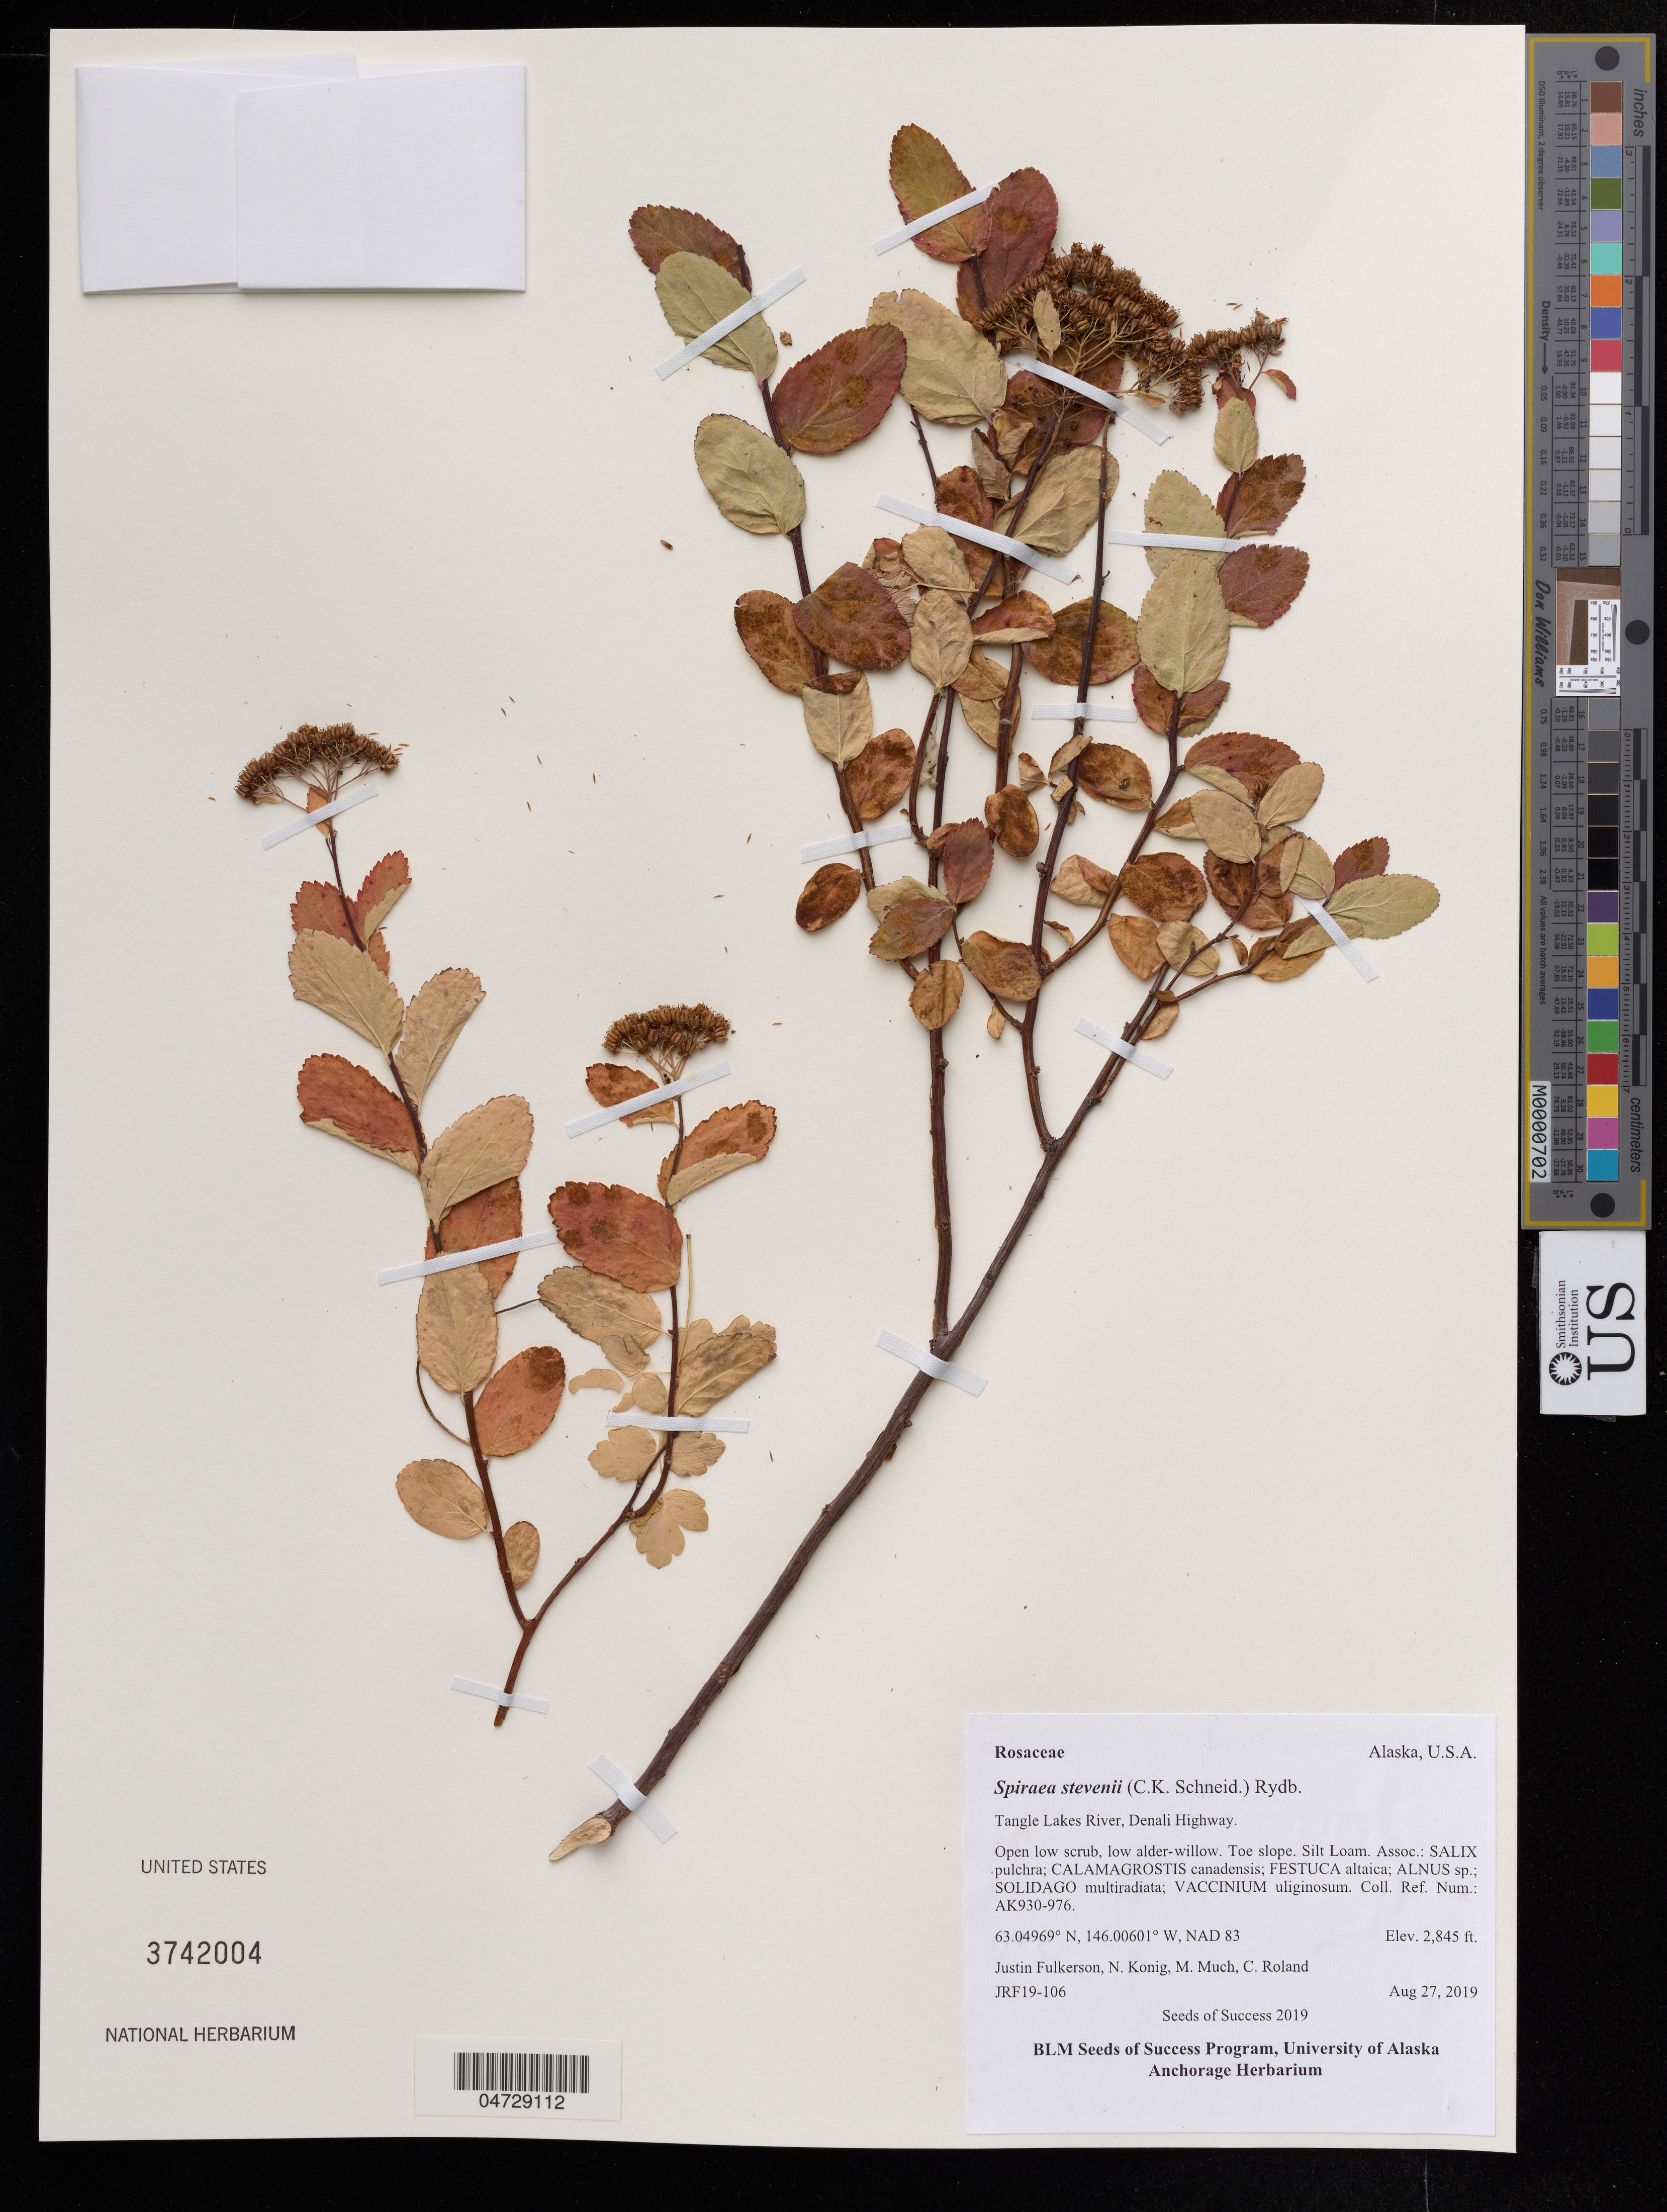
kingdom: Plantae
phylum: Tracheophyta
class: Magnoliopsida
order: Rosales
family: Rosaceae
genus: Spiraea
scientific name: Spiraea stevenii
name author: (C.K. Schneid.) Rydb.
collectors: J. Fulkerson, N. Konig & C. Roland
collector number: JRF19-106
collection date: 2019-08-27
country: United States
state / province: Alaska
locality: Tangle Lakes River, Denali Highway.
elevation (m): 867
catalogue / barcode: US 3742004